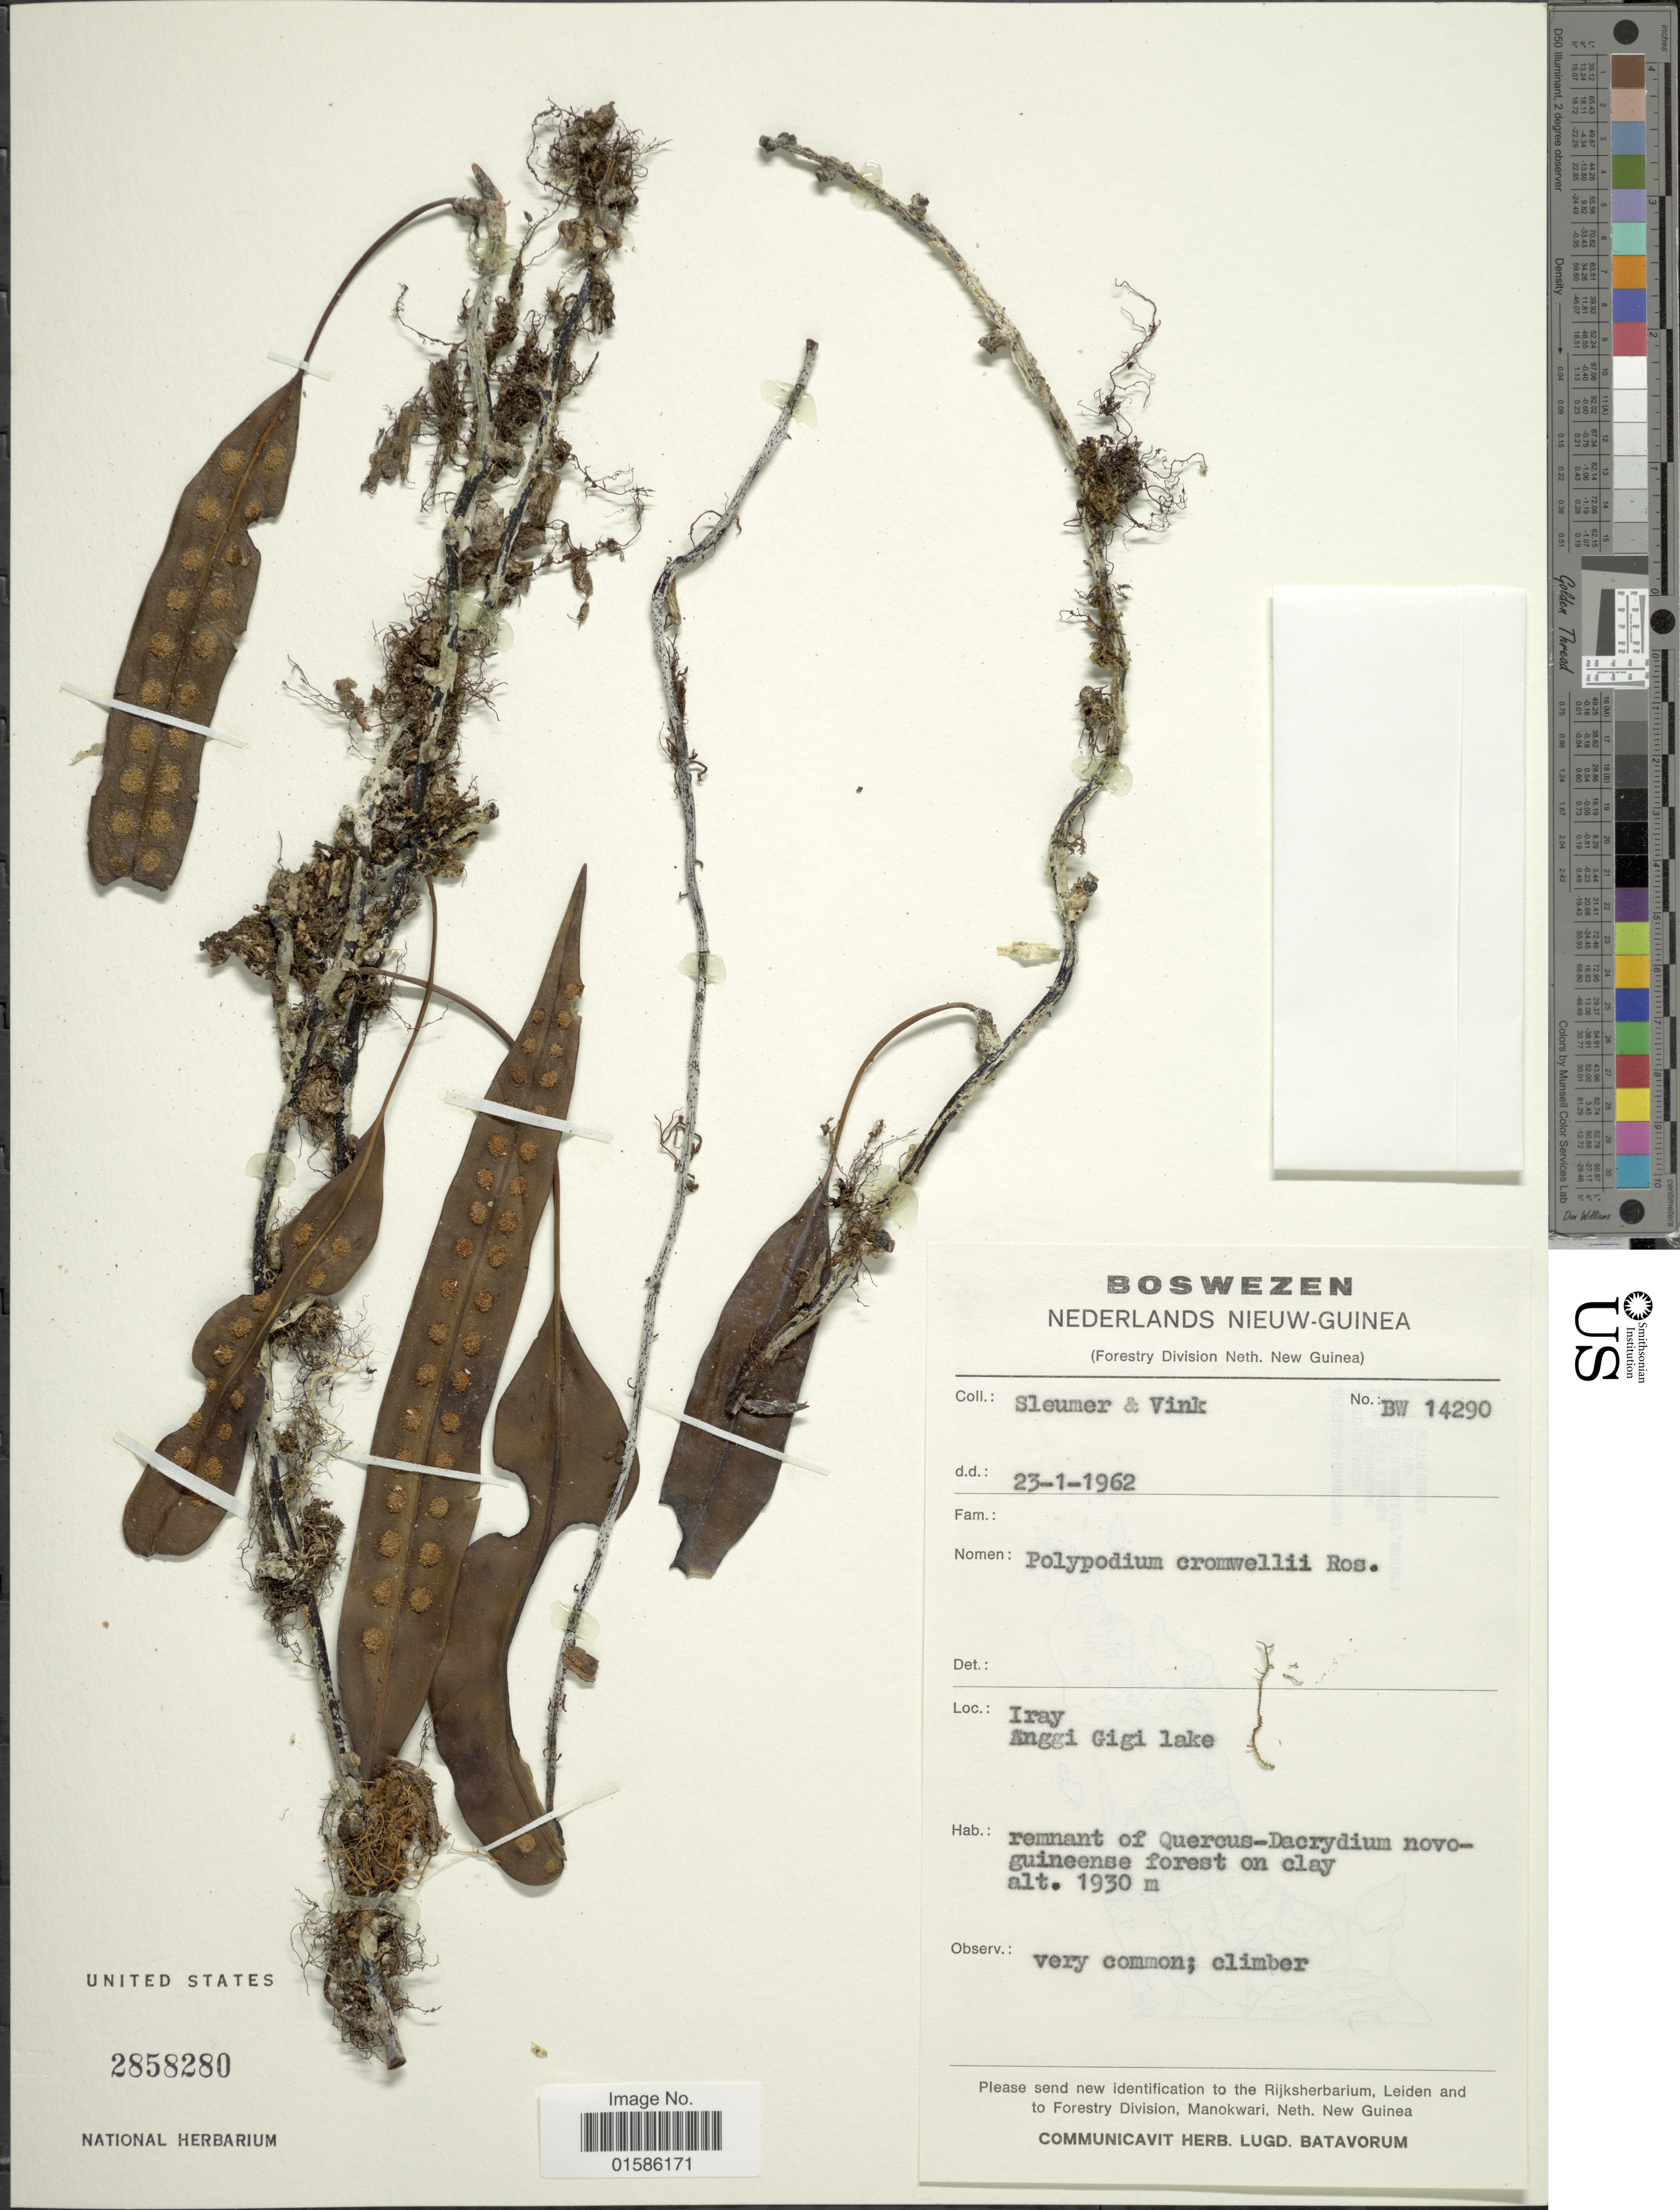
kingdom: Plantae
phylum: Tracheophyta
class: Polypodiopsida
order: Polypodiales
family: Polypodiaceae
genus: Microsorum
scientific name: Microsorum cromwellii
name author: (Rosenst.) Copel.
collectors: Sleumer & -. Vink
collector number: BW 14290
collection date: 1962-01-23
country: Indonesia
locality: Iray, Anggi Gigi lake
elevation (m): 1930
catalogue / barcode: US 2858280